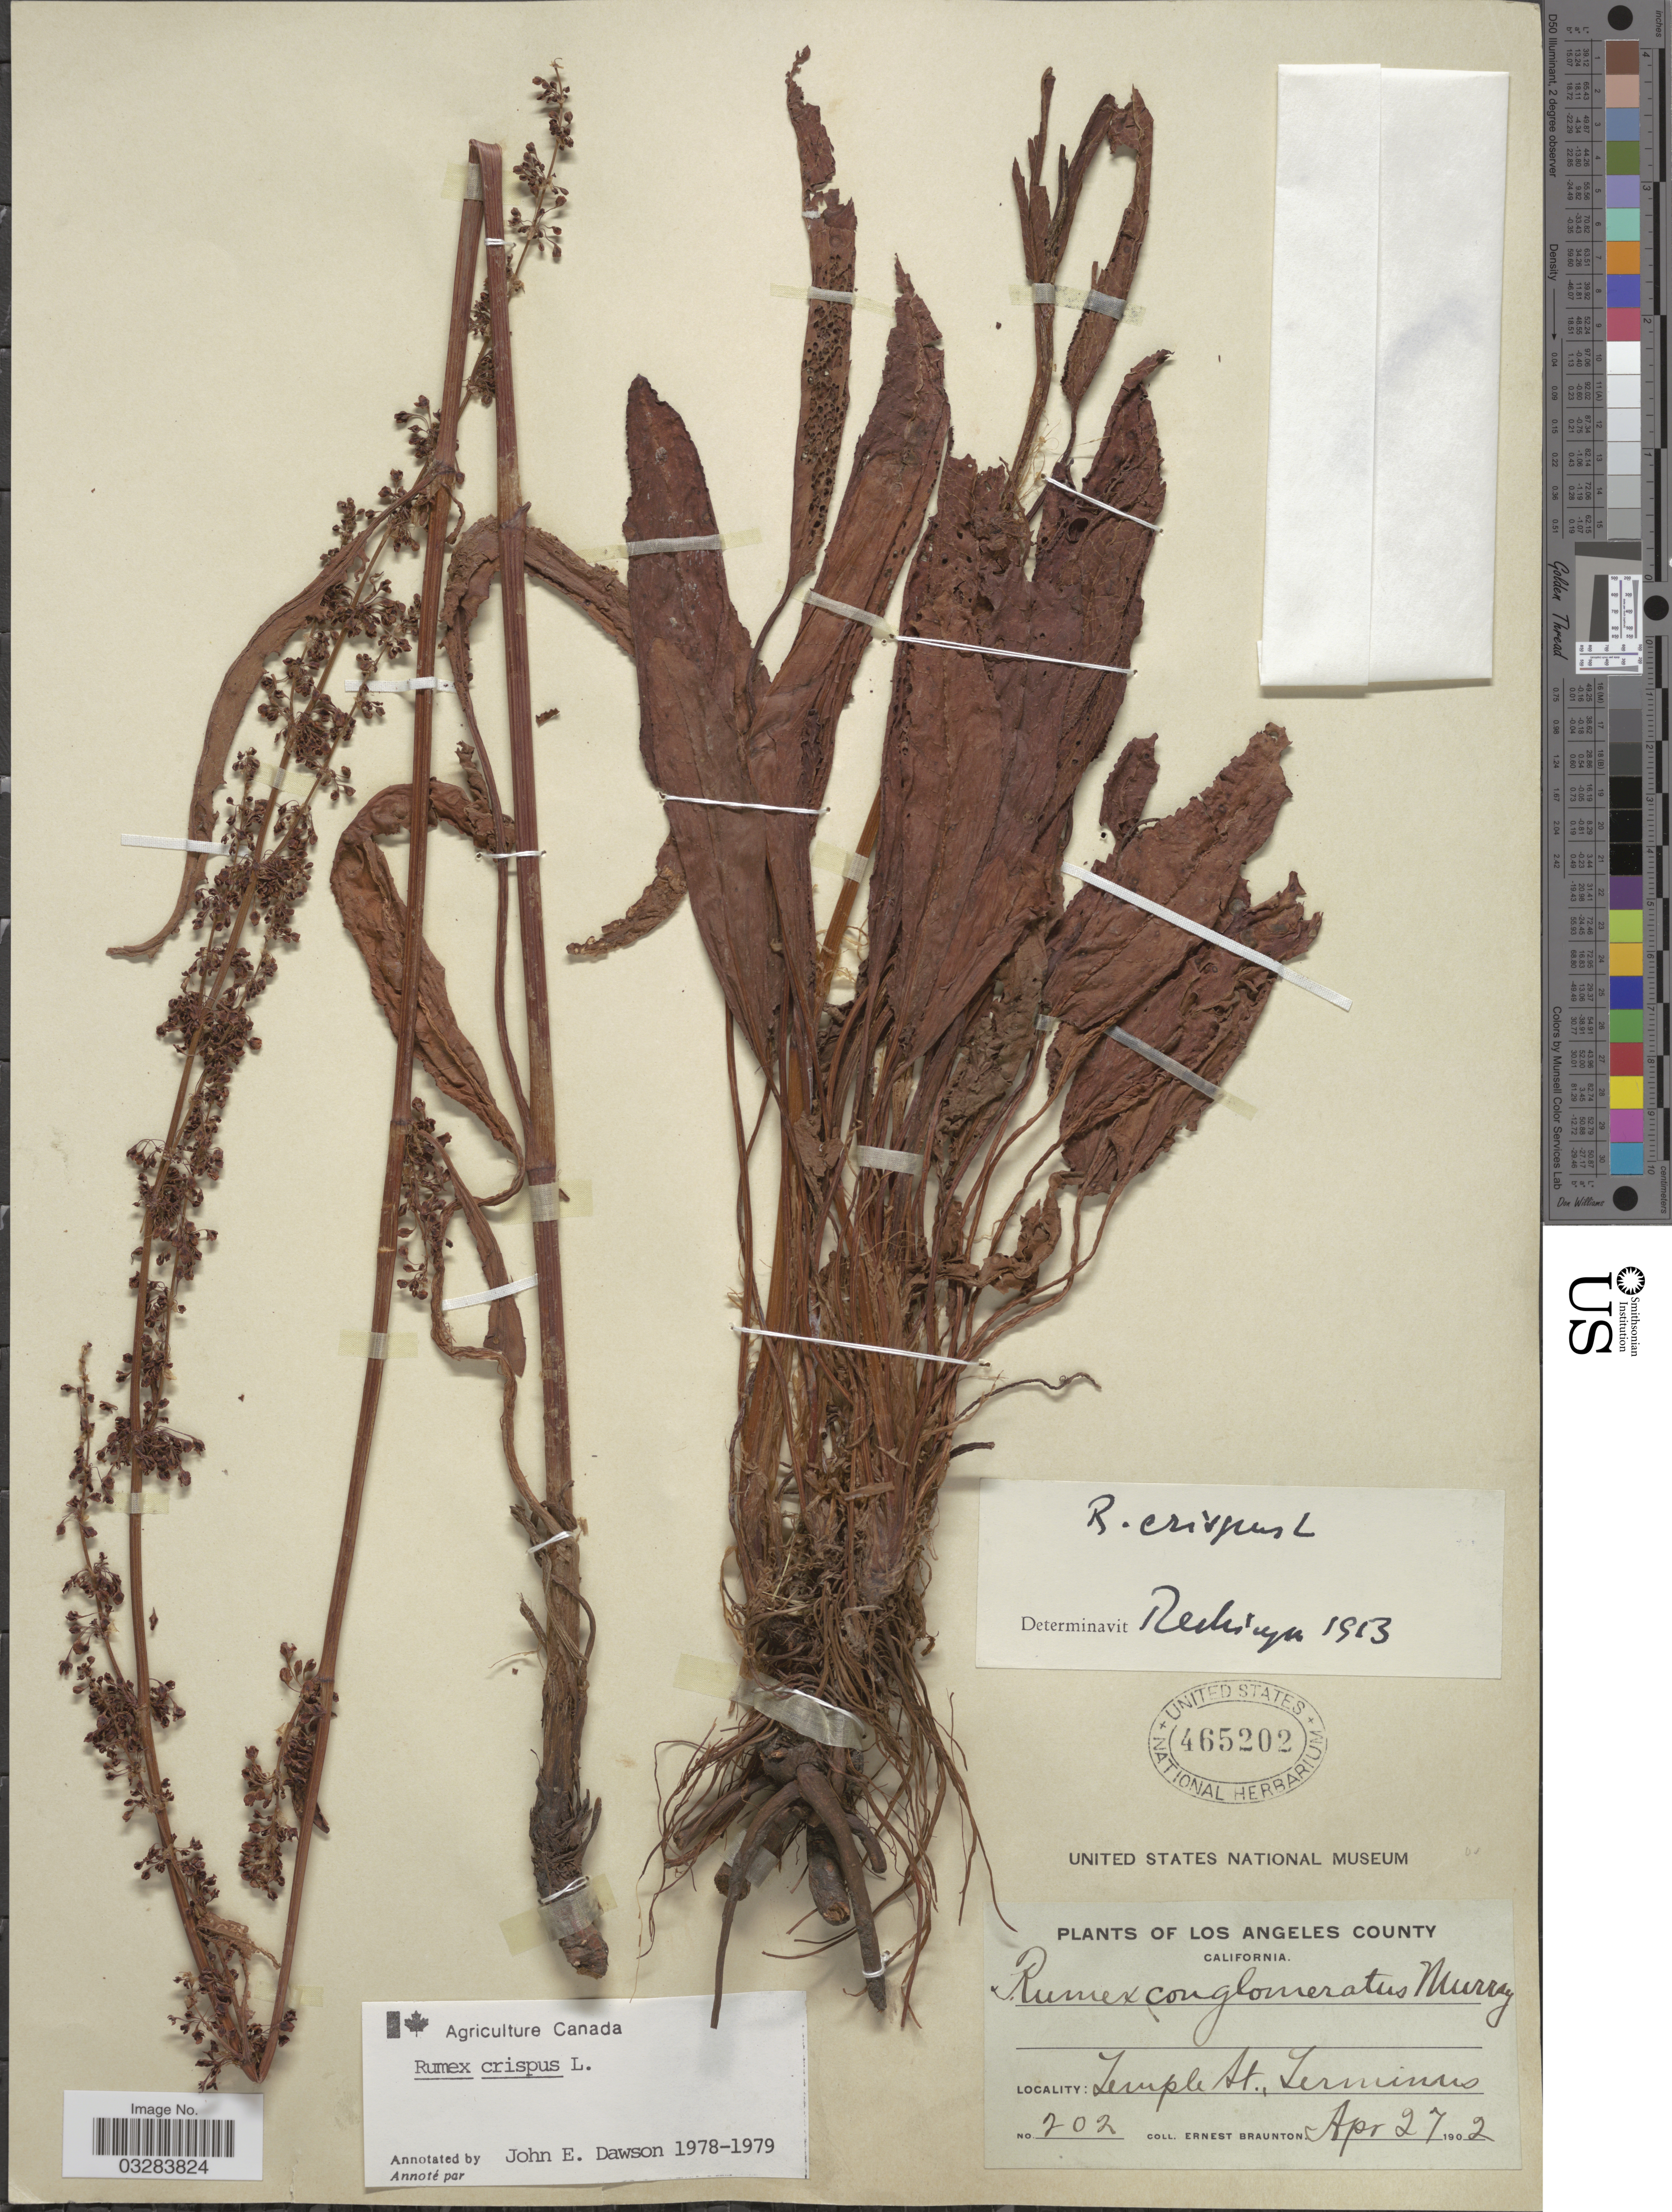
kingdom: Plantae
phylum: Tracheophyta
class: Magnoliopsida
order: Caryophyllales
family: Polygonaceae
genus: Rumex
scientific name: Rumex crispus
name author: L.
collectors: E. Braunton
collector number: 202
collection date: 1902-04-27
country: United States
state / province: California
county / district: Los Angeles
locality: Los Angeles County, Temple St., Terminus.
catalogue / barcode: US 465202